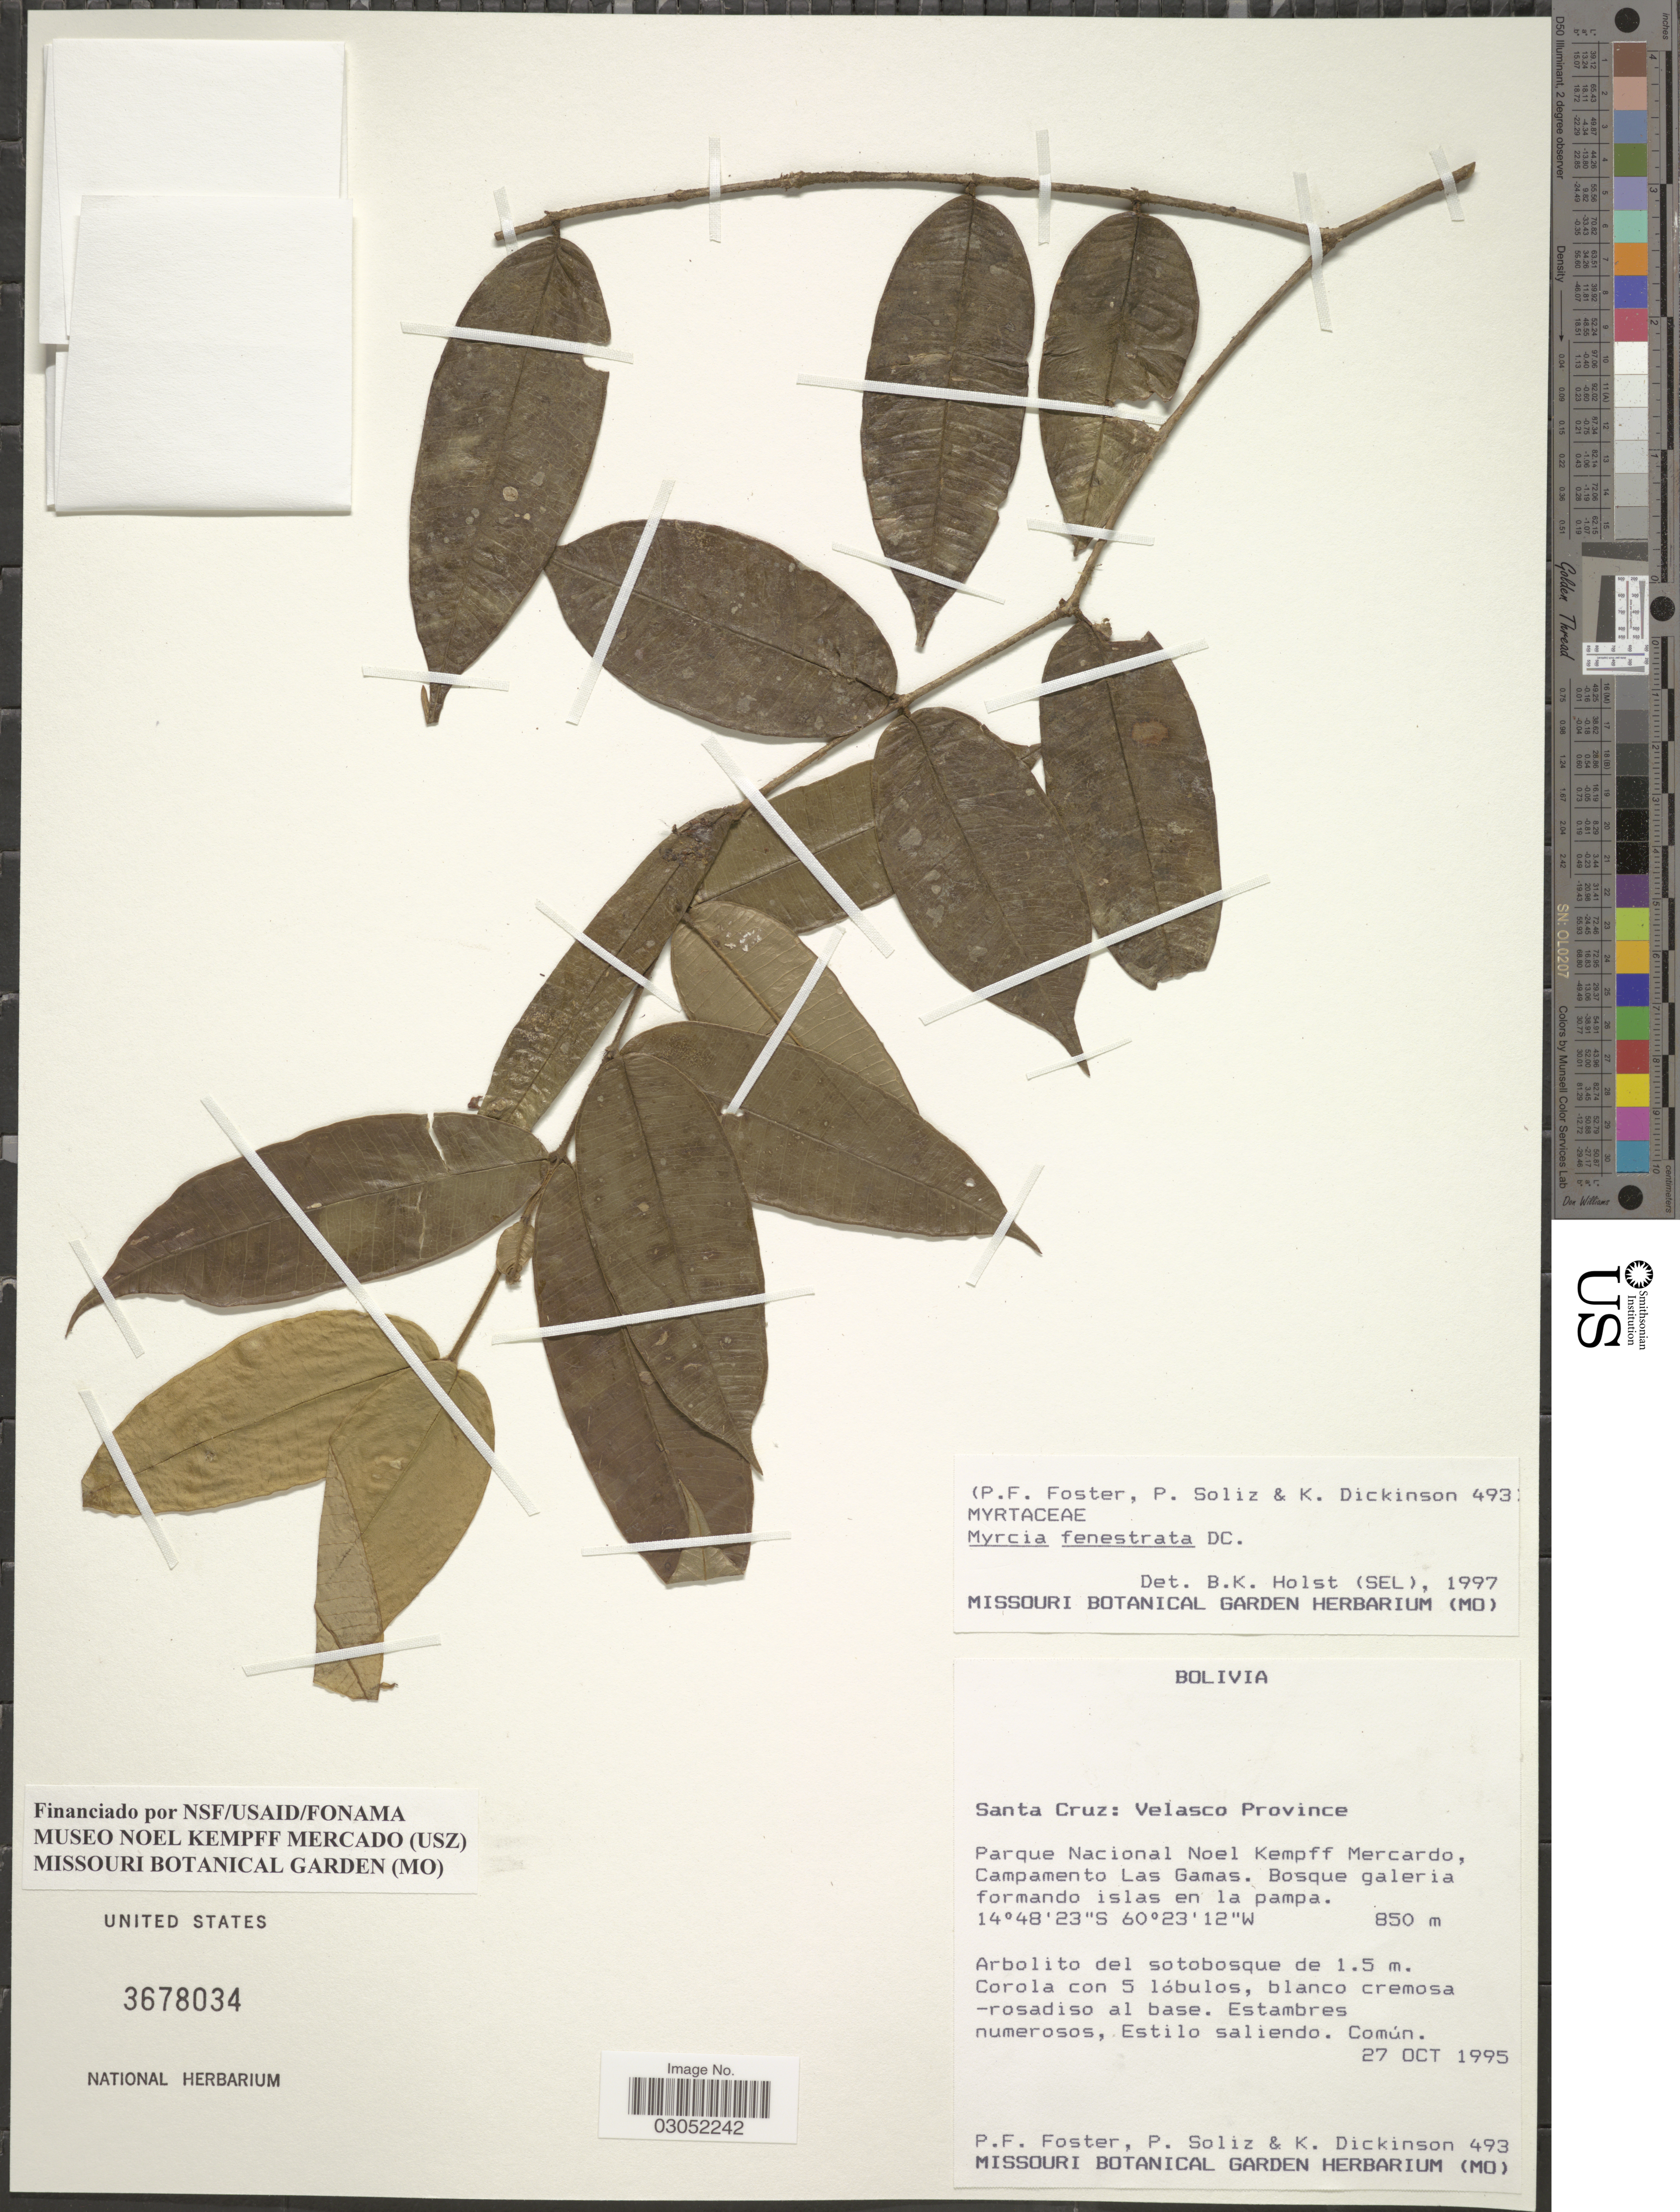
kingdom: Plantae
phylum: Tracheophyta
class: Magnoliopsida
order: Myrtales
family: Myrtaceae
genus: Myrcia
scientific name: Myrcia fenestrata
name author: DC.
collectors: P. Foster, P. Soliz & K. Dickinson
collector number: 493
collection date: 1995-10-27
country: Bolivia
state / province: Santa Cruz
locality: Velasco Province. Parque Nacional Noel Kempff Mercardo, Campamento Las Gamas.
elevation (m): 850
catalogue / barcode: US 3678034